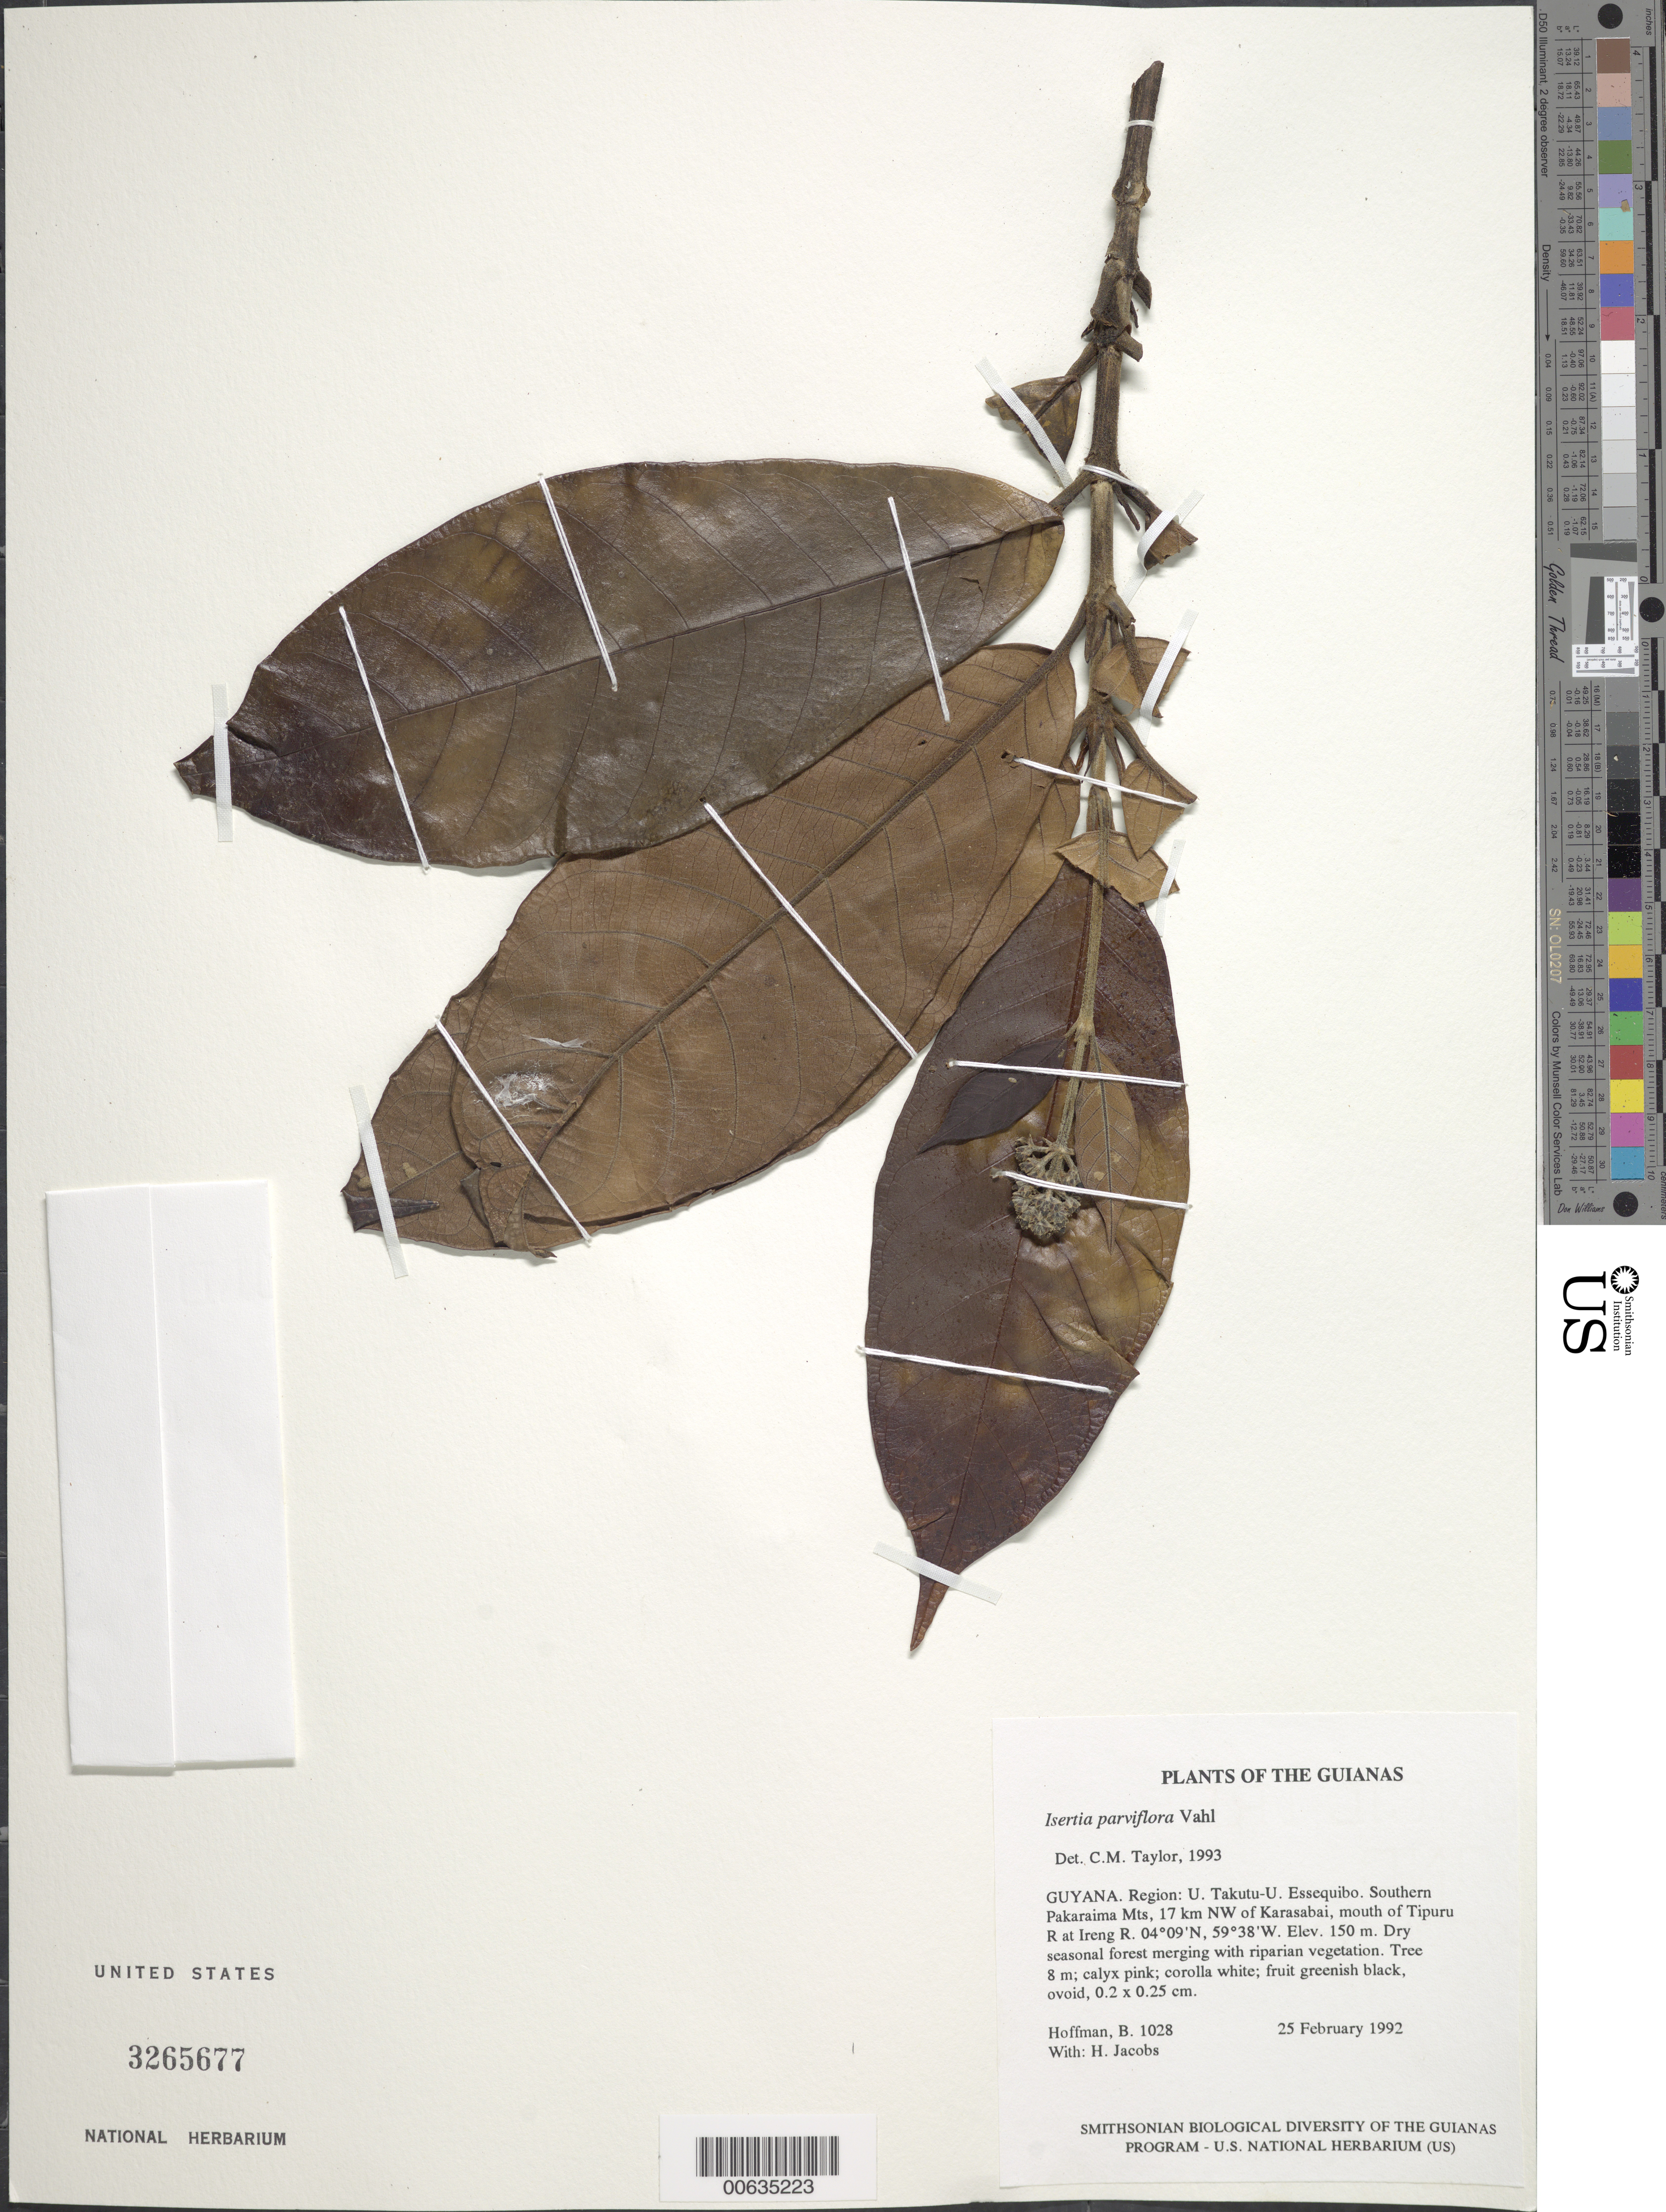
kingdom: Plantae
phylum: Tracheophyta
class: Magnoliopsida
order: Gentianales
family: Rubiaceae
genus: Isertia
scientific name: Isertia parviflora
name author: Vahl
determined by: Taylor, Charlotte M.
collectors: B. Hoffman & H. Jacobs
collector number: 1028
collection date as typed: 25 February 1992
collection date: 1992-02-25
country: Guyana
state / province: U. Takutu-U. Essequibo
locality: Southern Pakaraima Mts, 17 km NW of Karasabai, mouth of Tipuru River at Ireng River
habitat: Dry seasonal forest merging with riparian vegetation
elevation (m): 150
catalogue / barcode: US 3265677